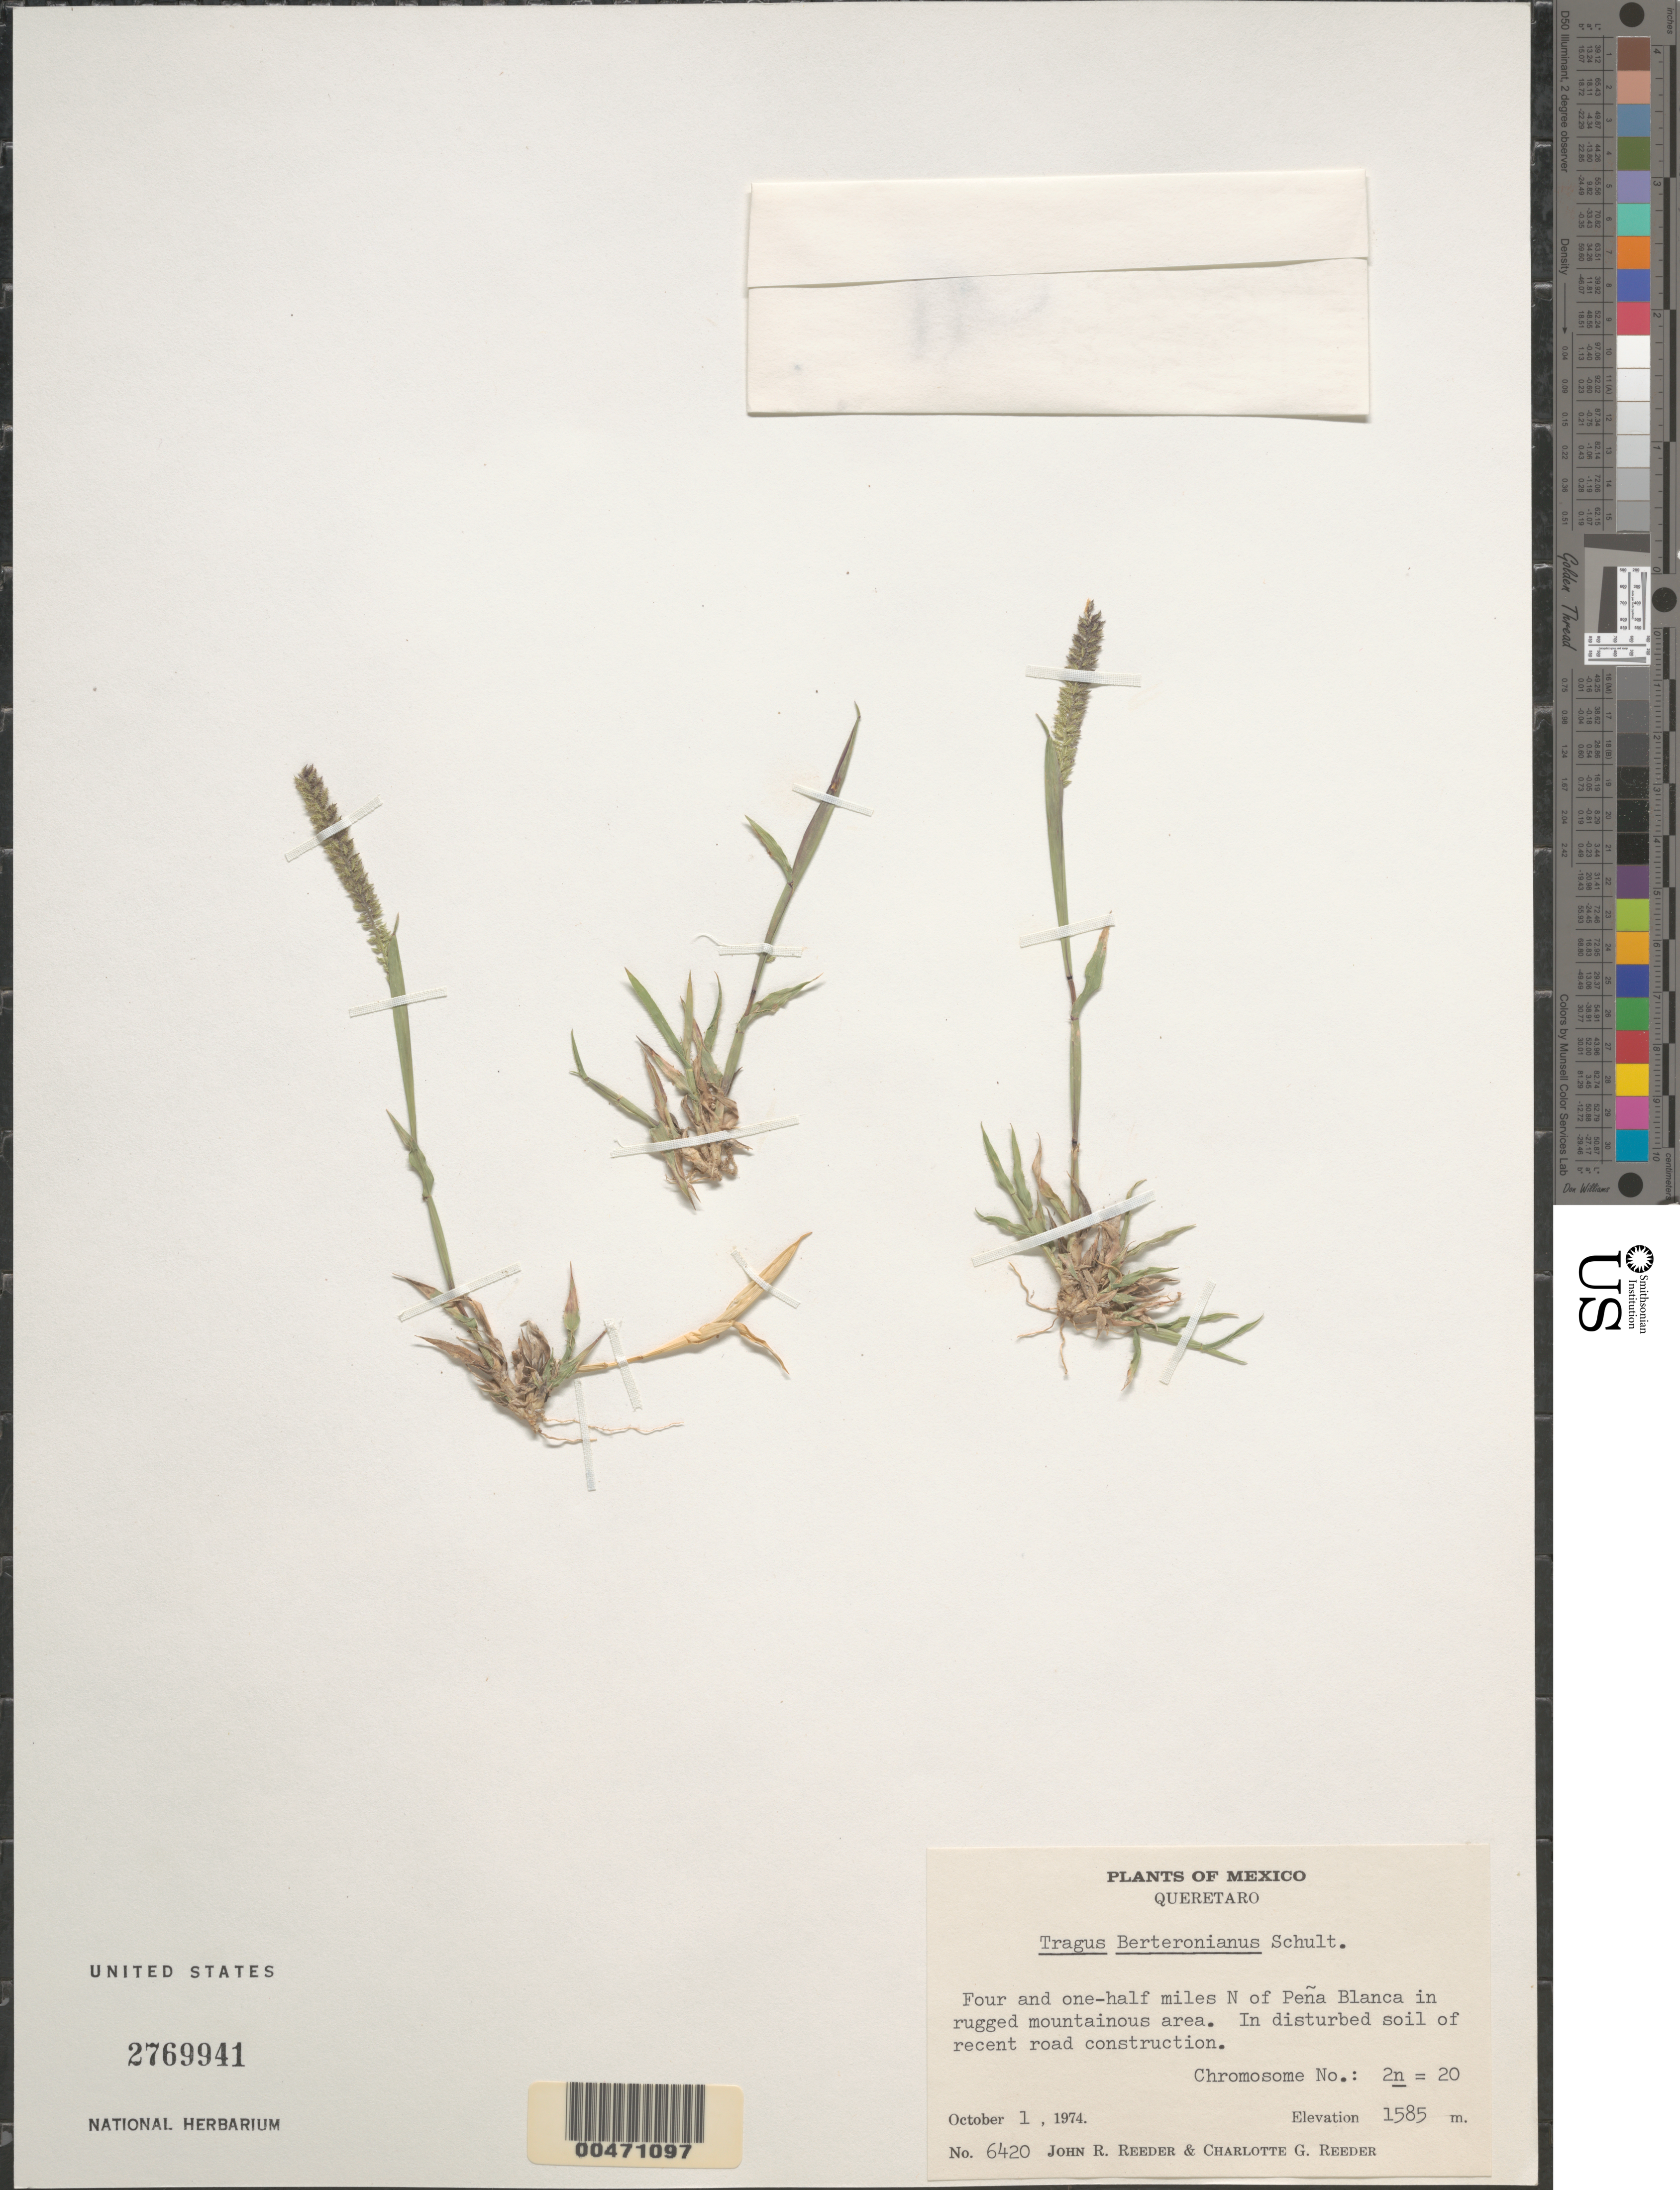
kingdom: Plantae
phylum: Tracheophyta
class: Liliopsida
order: Poales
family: Poaceae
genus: Tragus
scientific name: Tragus berteronianus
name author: Schult.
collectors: J. R. Reeder & C. G. Reeder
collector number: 6420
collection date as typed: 1 Oct 1974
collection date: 1974-10-01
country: Mexico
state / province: Querétaro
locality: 4.5 mi N of Peña Blanca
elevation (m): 1585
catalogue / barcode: US 2769941